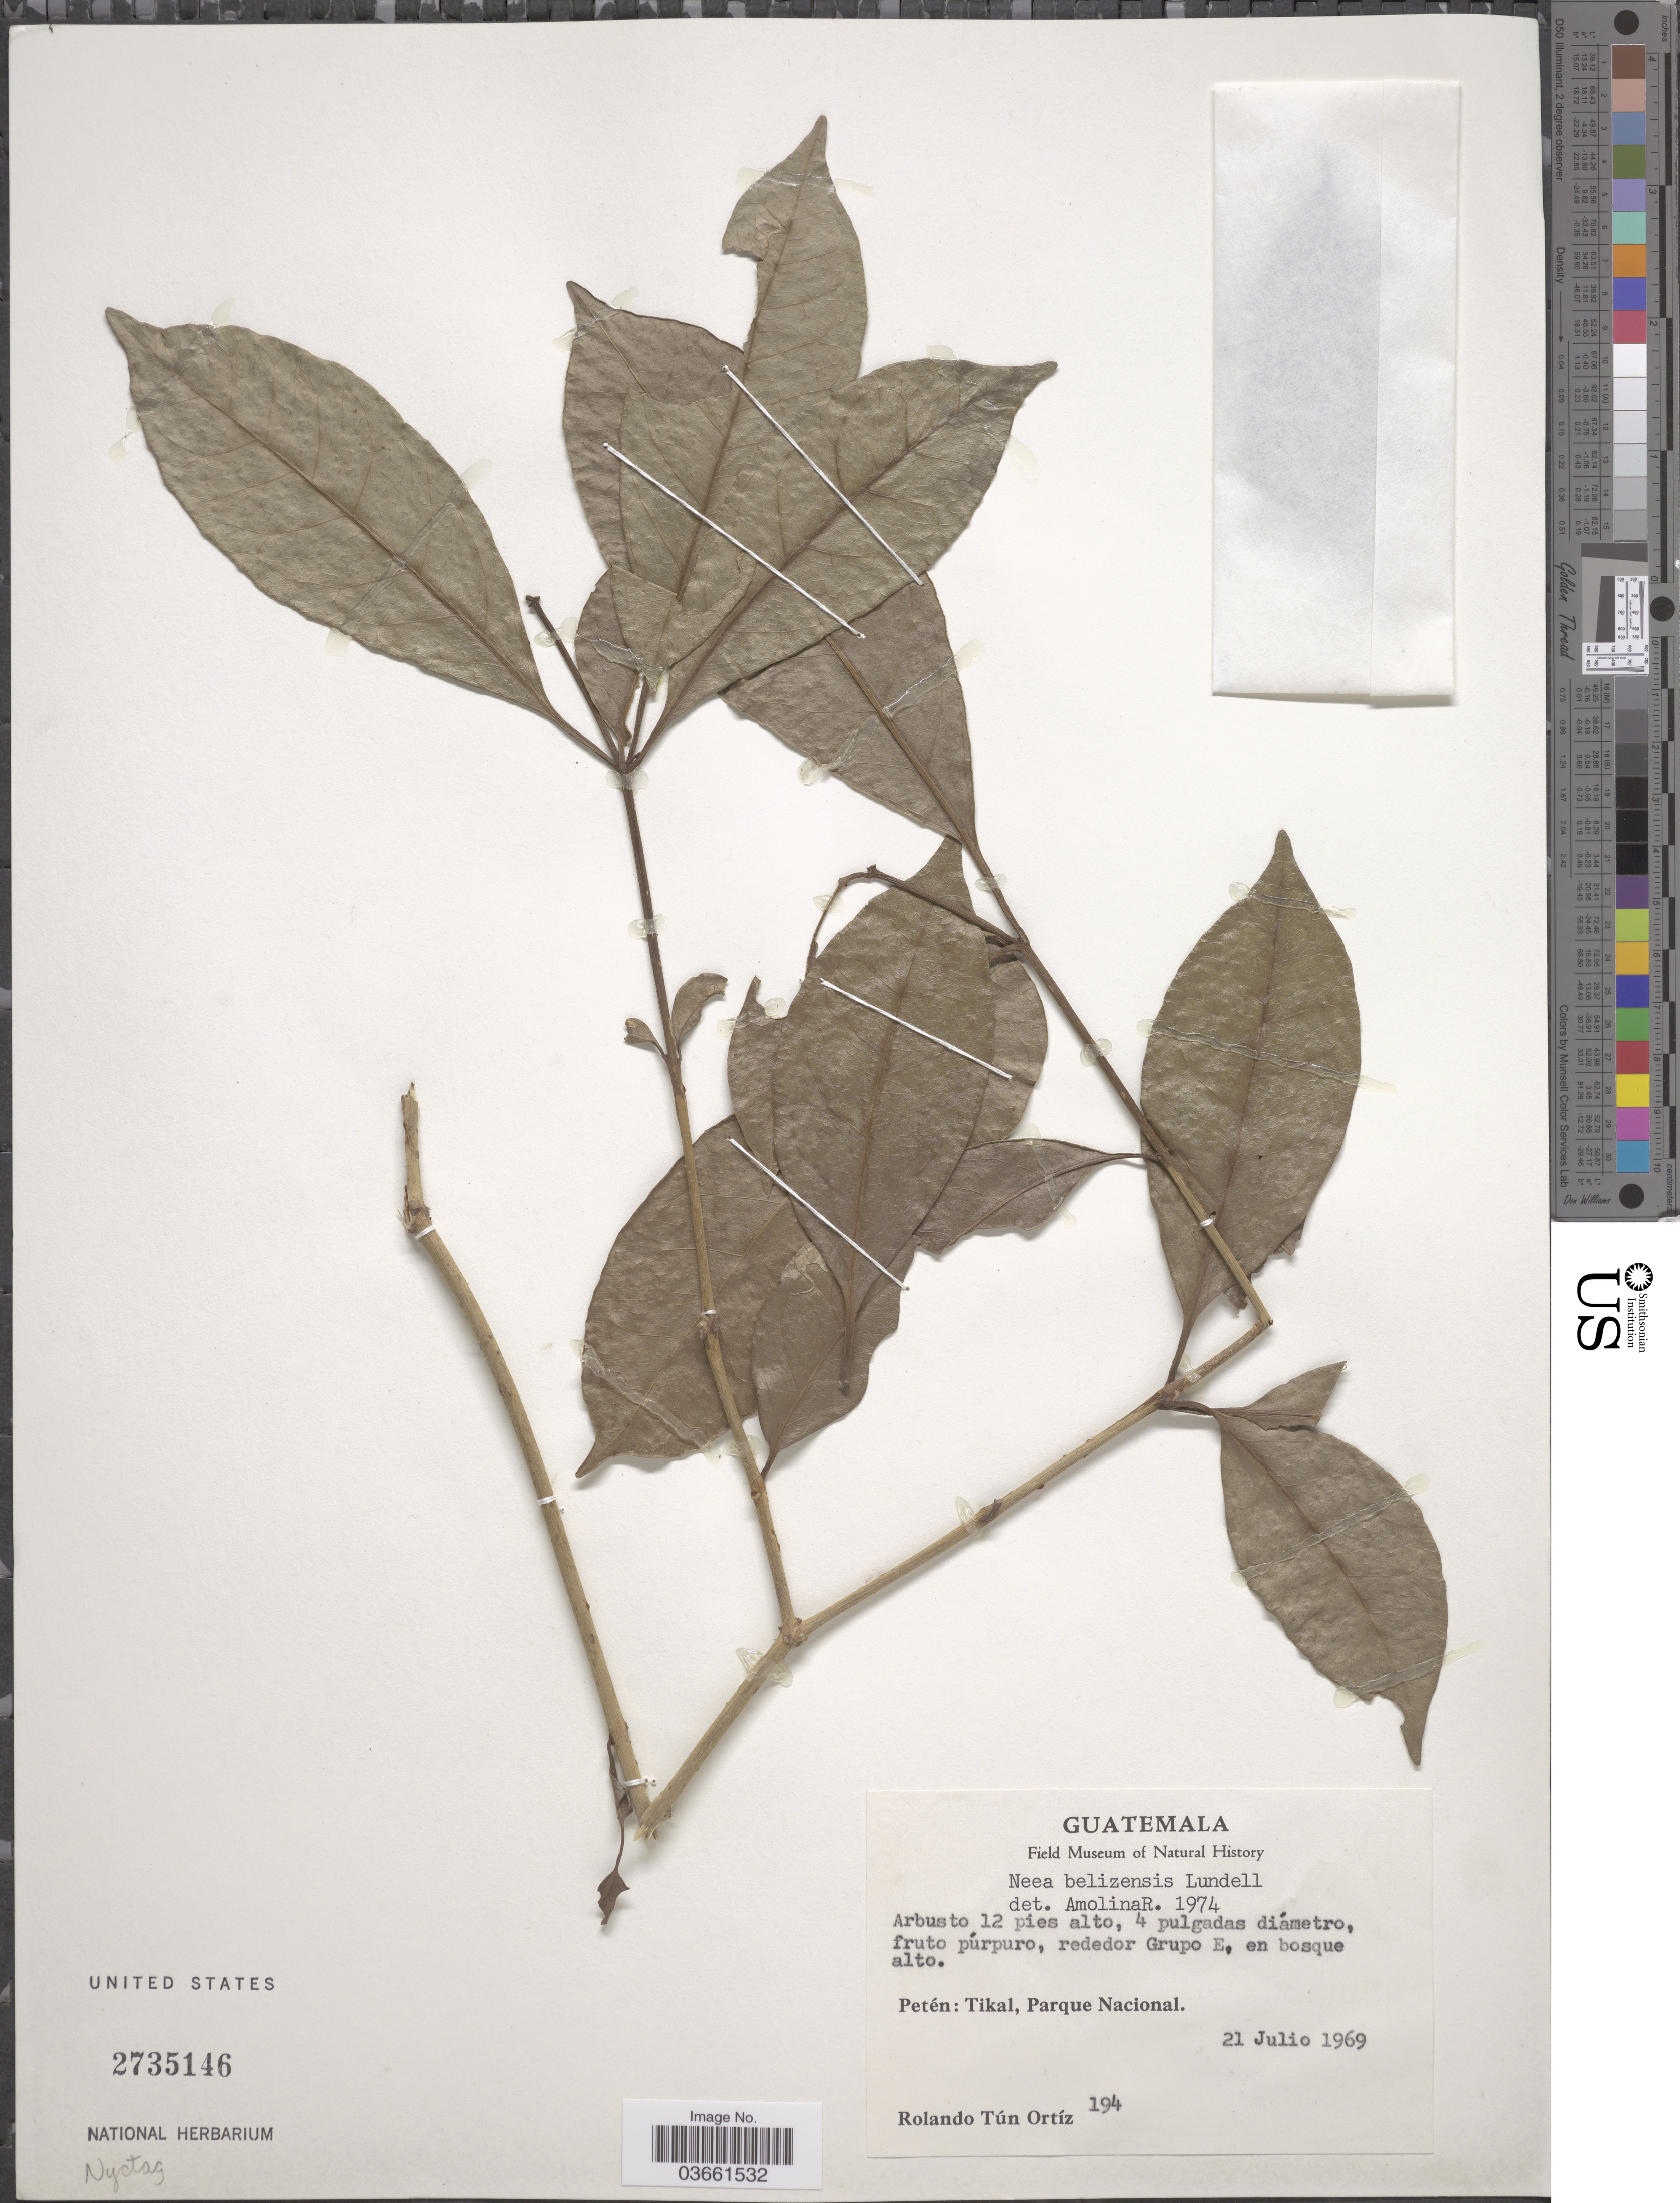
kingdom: Plantae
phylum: Tracheophyta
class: Magnoliopsida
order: Caryophyllales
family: Nyctaginaceae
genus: Neea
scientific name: Neea belizensis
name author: Lundell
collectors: R. T. Ortíz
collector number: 194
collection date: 1969-07-21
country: Guatemala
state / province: El Petén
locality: Rededor Grupo E. Petén: Tikal, Parque Nacional.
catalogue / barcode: US 2735146